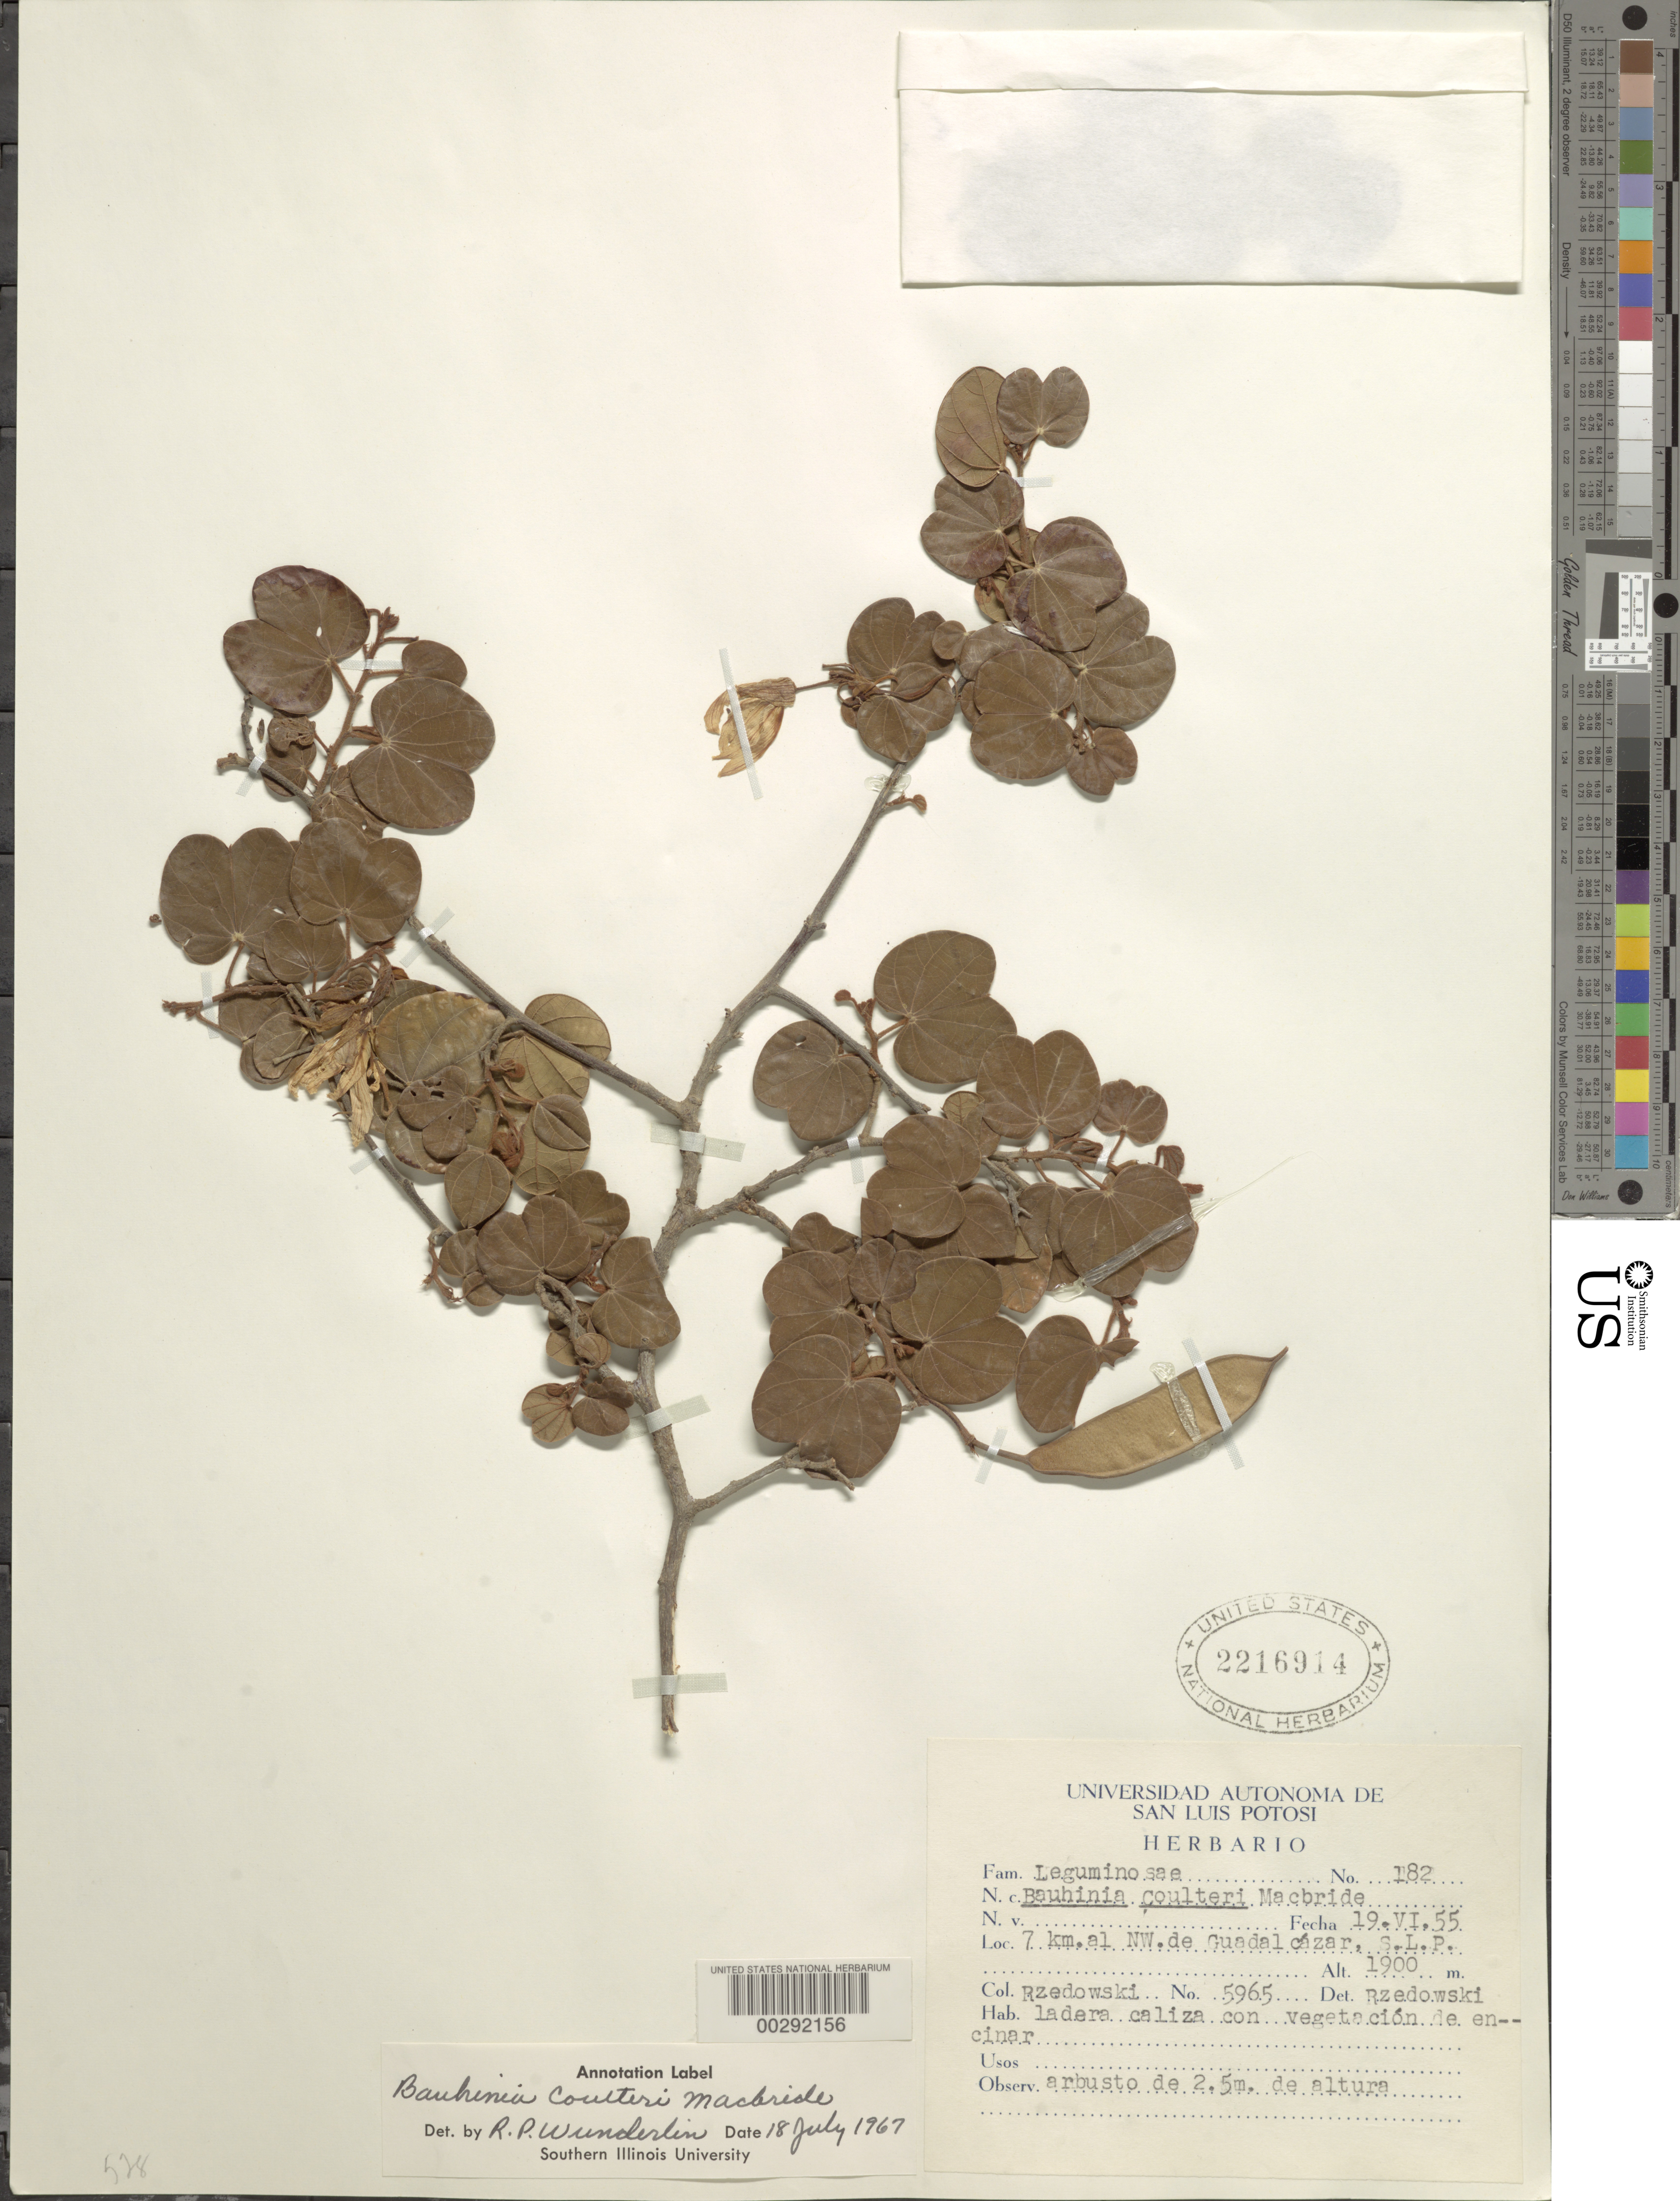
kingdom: Plantae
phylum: Tracheophyta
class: Magnoliopsida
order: Fabales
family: Fabaceae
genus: Bauhinia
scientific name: Bauhinia coulteri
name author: J.F. Macbr.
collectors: J. Rzedowski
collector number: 5965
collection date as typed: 19 Jun 1955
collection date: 1955-06-19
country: Mexico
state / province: San Luis Potosí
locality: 7 km NW of Guadalcazar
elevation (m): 1900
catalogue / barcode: US 2216914